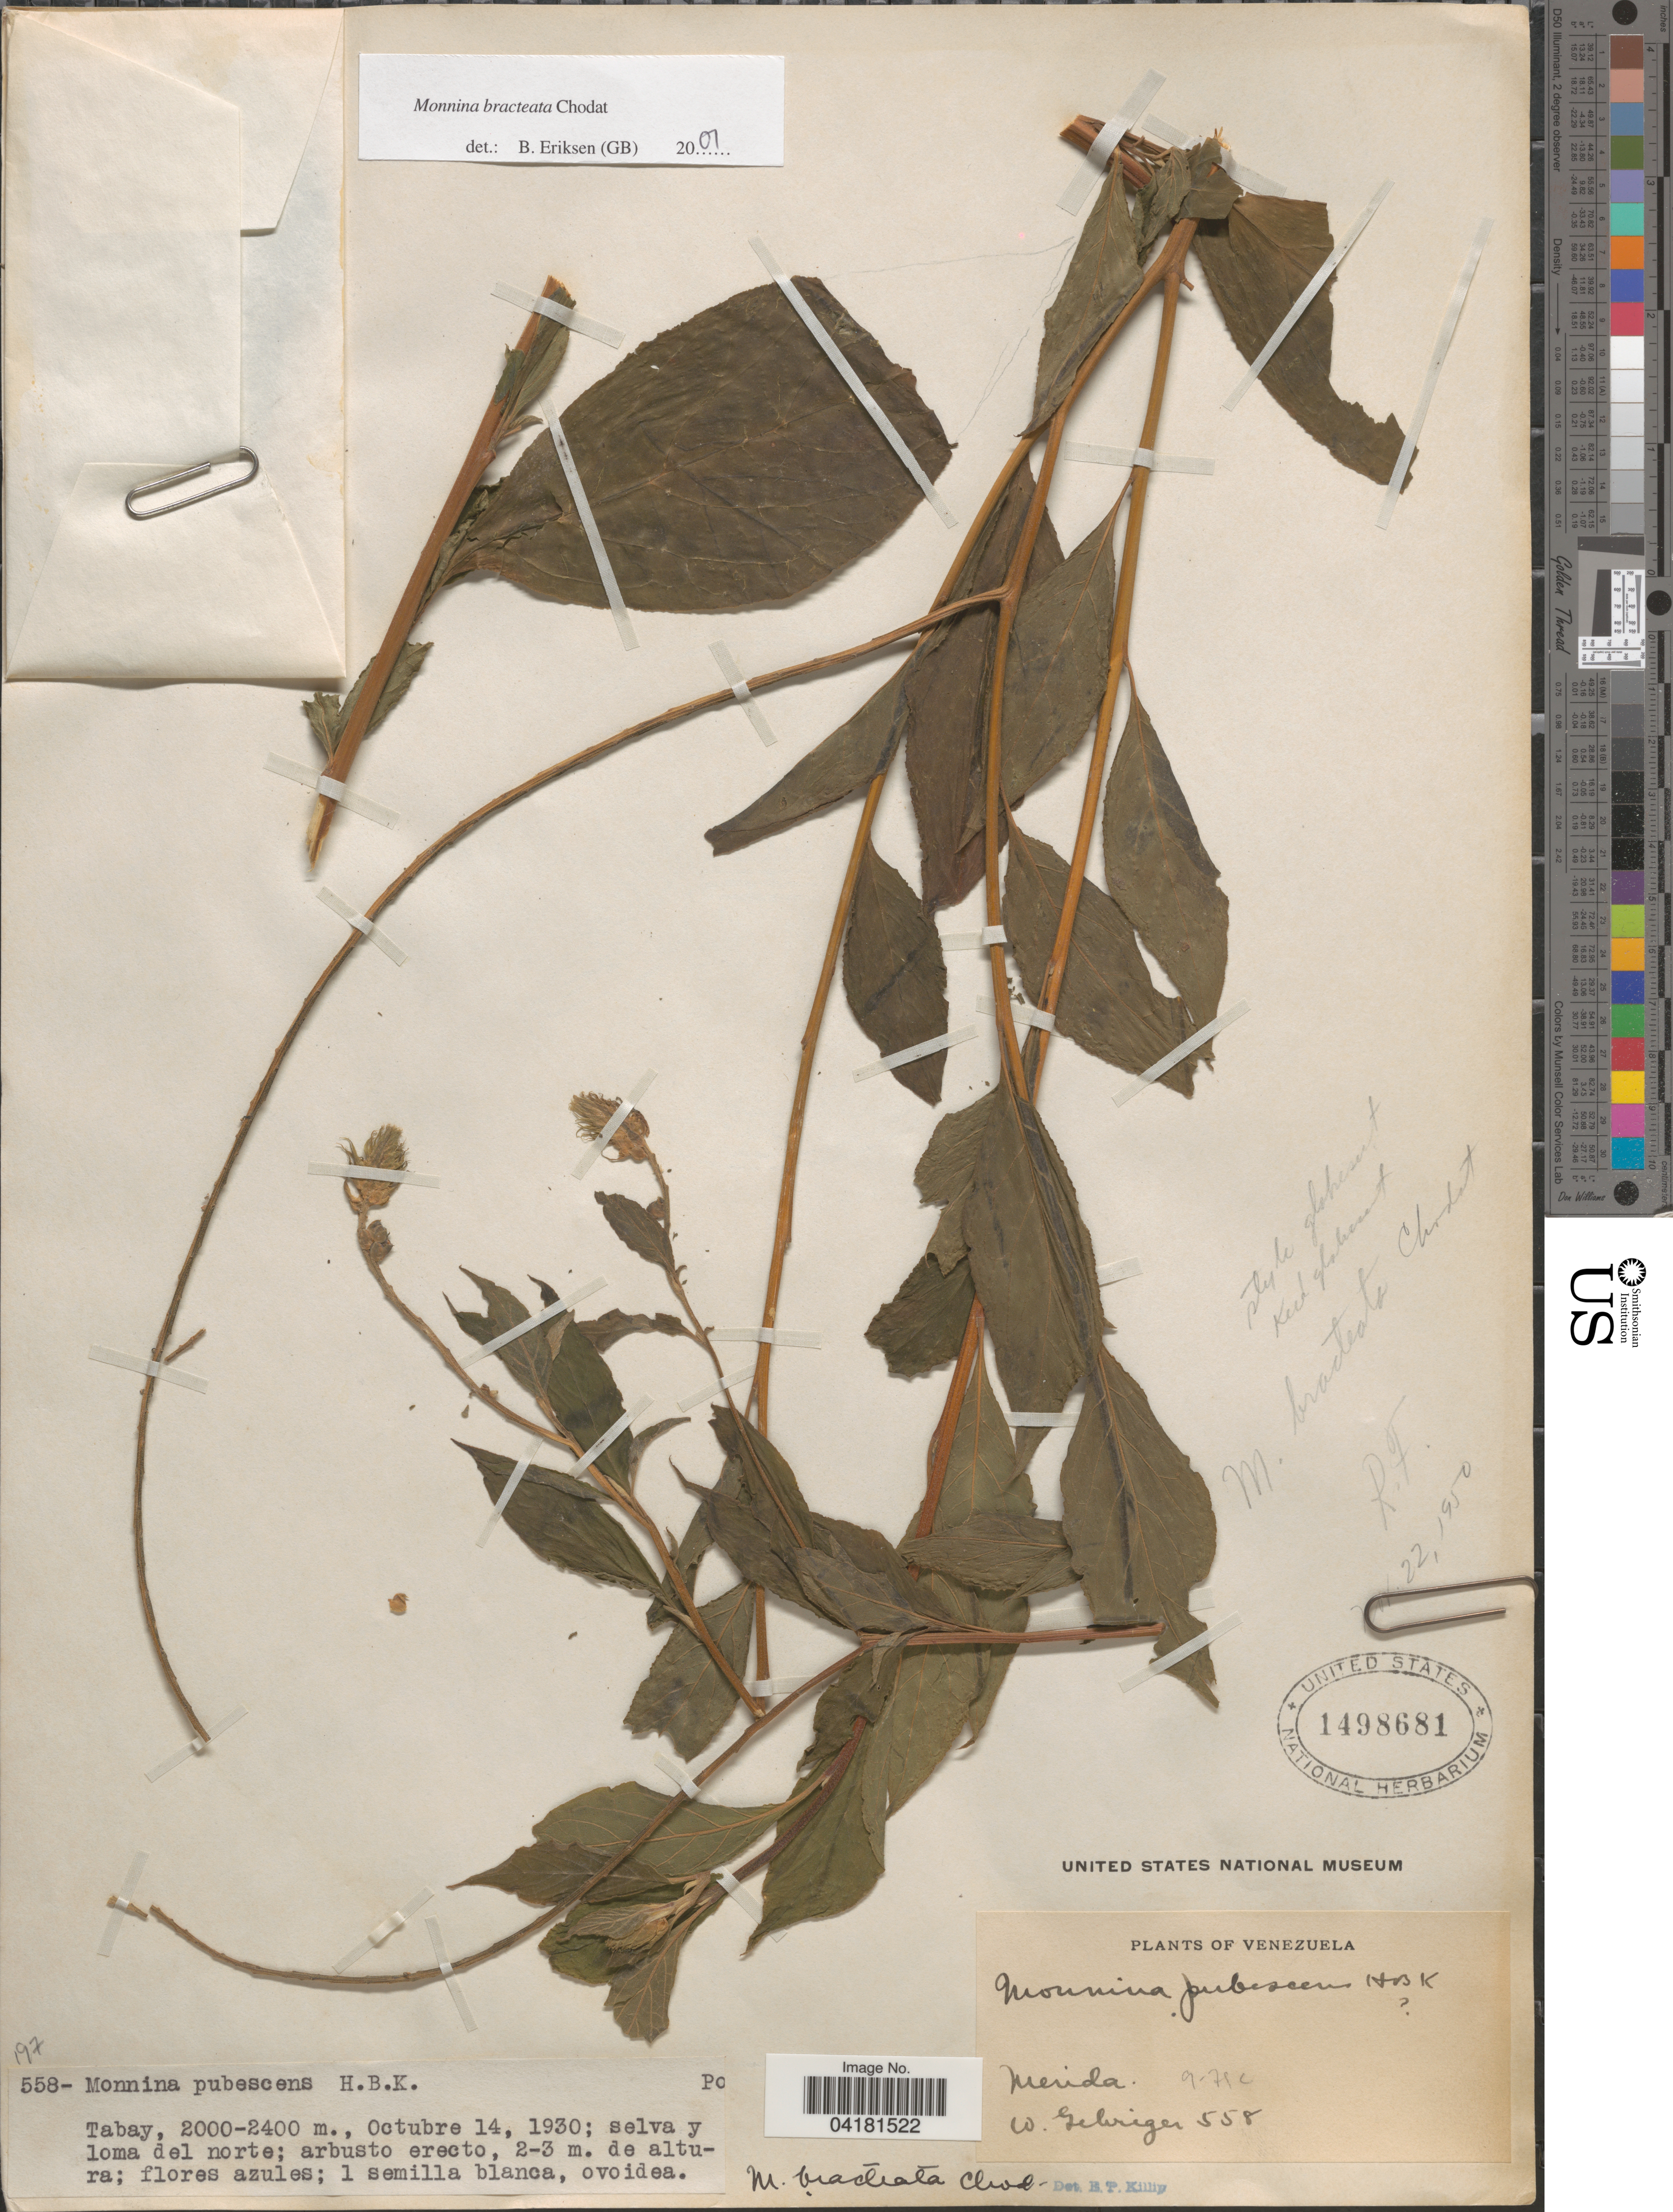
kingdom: Plantae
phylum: Tracheophyta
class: Magnoliopsida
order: Fabales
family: Polygalaceae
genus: Monnina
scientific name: Monnina bracteata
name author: Chodat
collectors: W. Gehriger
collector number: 558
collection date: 1930-10-14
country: Venezuela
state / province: Merida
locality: Tabay. Selva y loma del norte.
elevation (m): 2000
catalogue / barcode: US 1498681